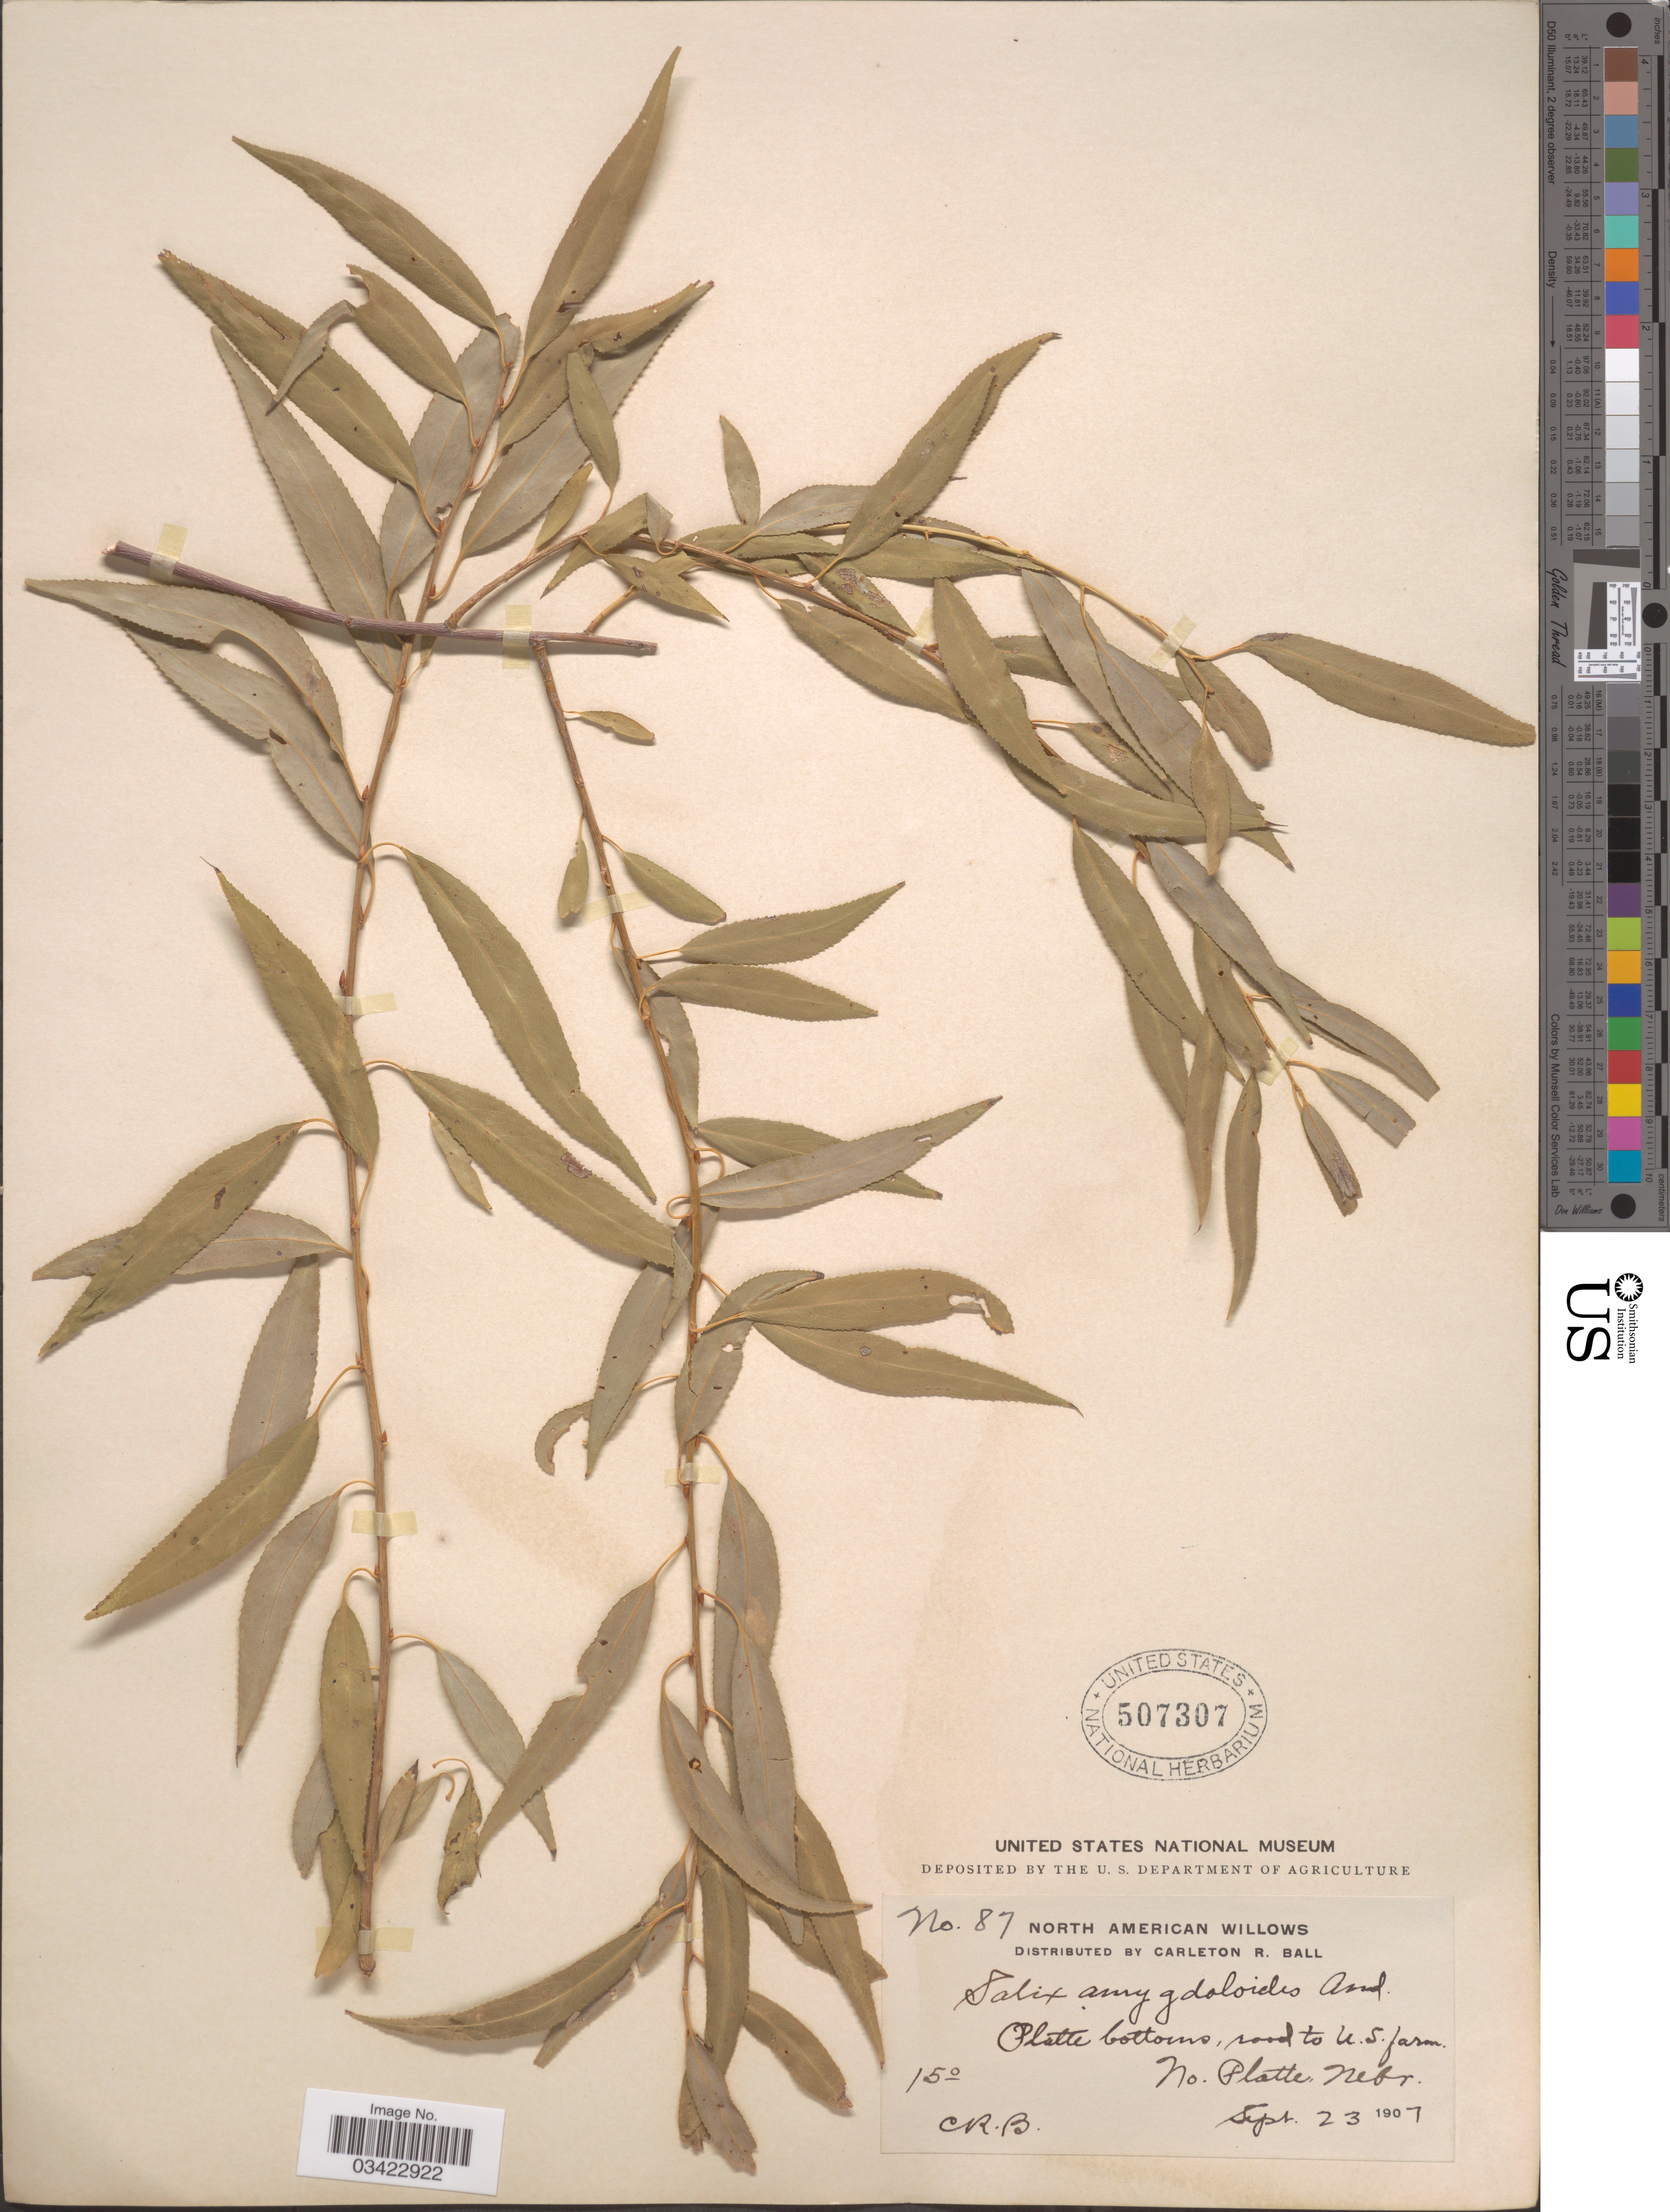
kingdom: Plantae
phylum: Tracheophyta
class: Magnoliopsida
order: Malpighiales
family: Salicaceae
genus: Salix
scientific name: Salix amygdaloides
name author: Andersson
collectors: C. R. Ball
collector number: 87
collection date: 1907-09-23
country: United States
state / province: Nebraska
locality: Platte bottoms, road to U.S. farm. No. Platte.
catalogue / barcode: US 507307